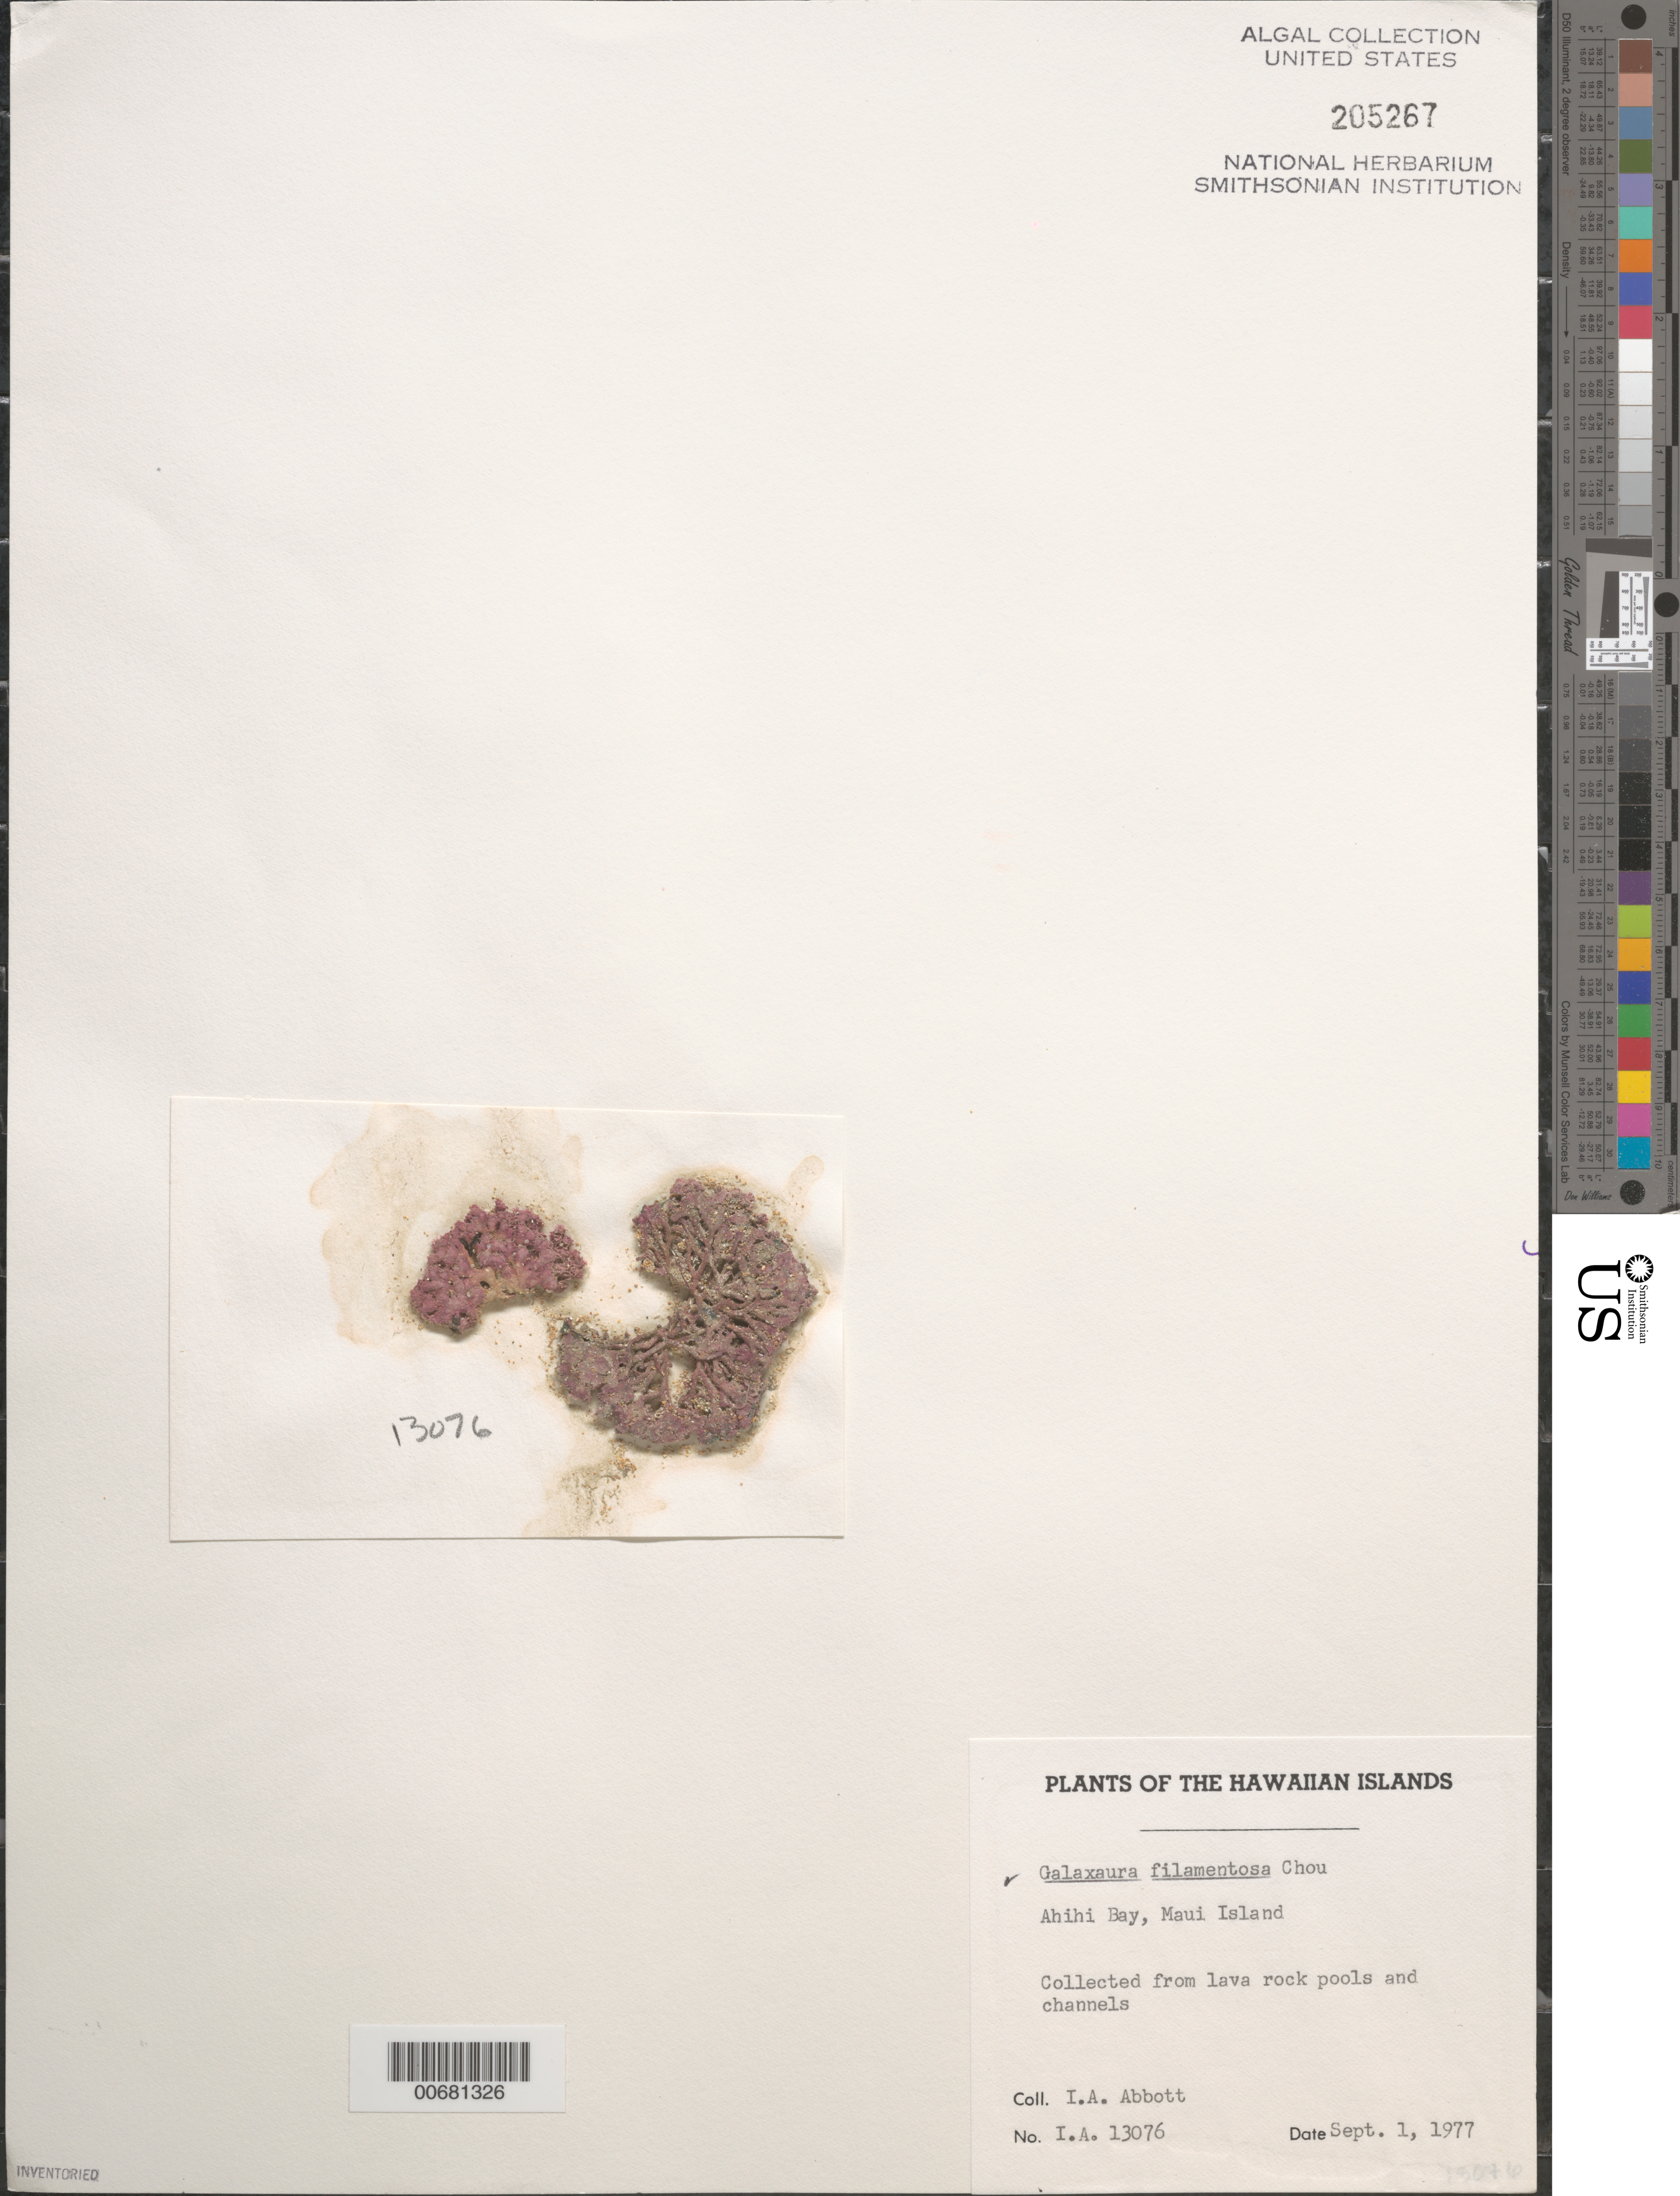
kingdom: Plantae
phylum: Rhodophyta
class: Florideophyceae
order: Nemaliales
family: Galaxauraceae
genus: Galaxaura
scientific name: Galaxaura filamentosa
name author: R.C.Y. Chou in W.R. Taylor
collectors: I. A. Abbott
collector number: IAA 13076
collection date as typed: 01 Sep 1977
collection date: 1977-09-01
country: United States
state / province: Hawaii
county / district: Maui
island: Maui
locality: Ahihi Bay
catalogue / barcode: US 205267